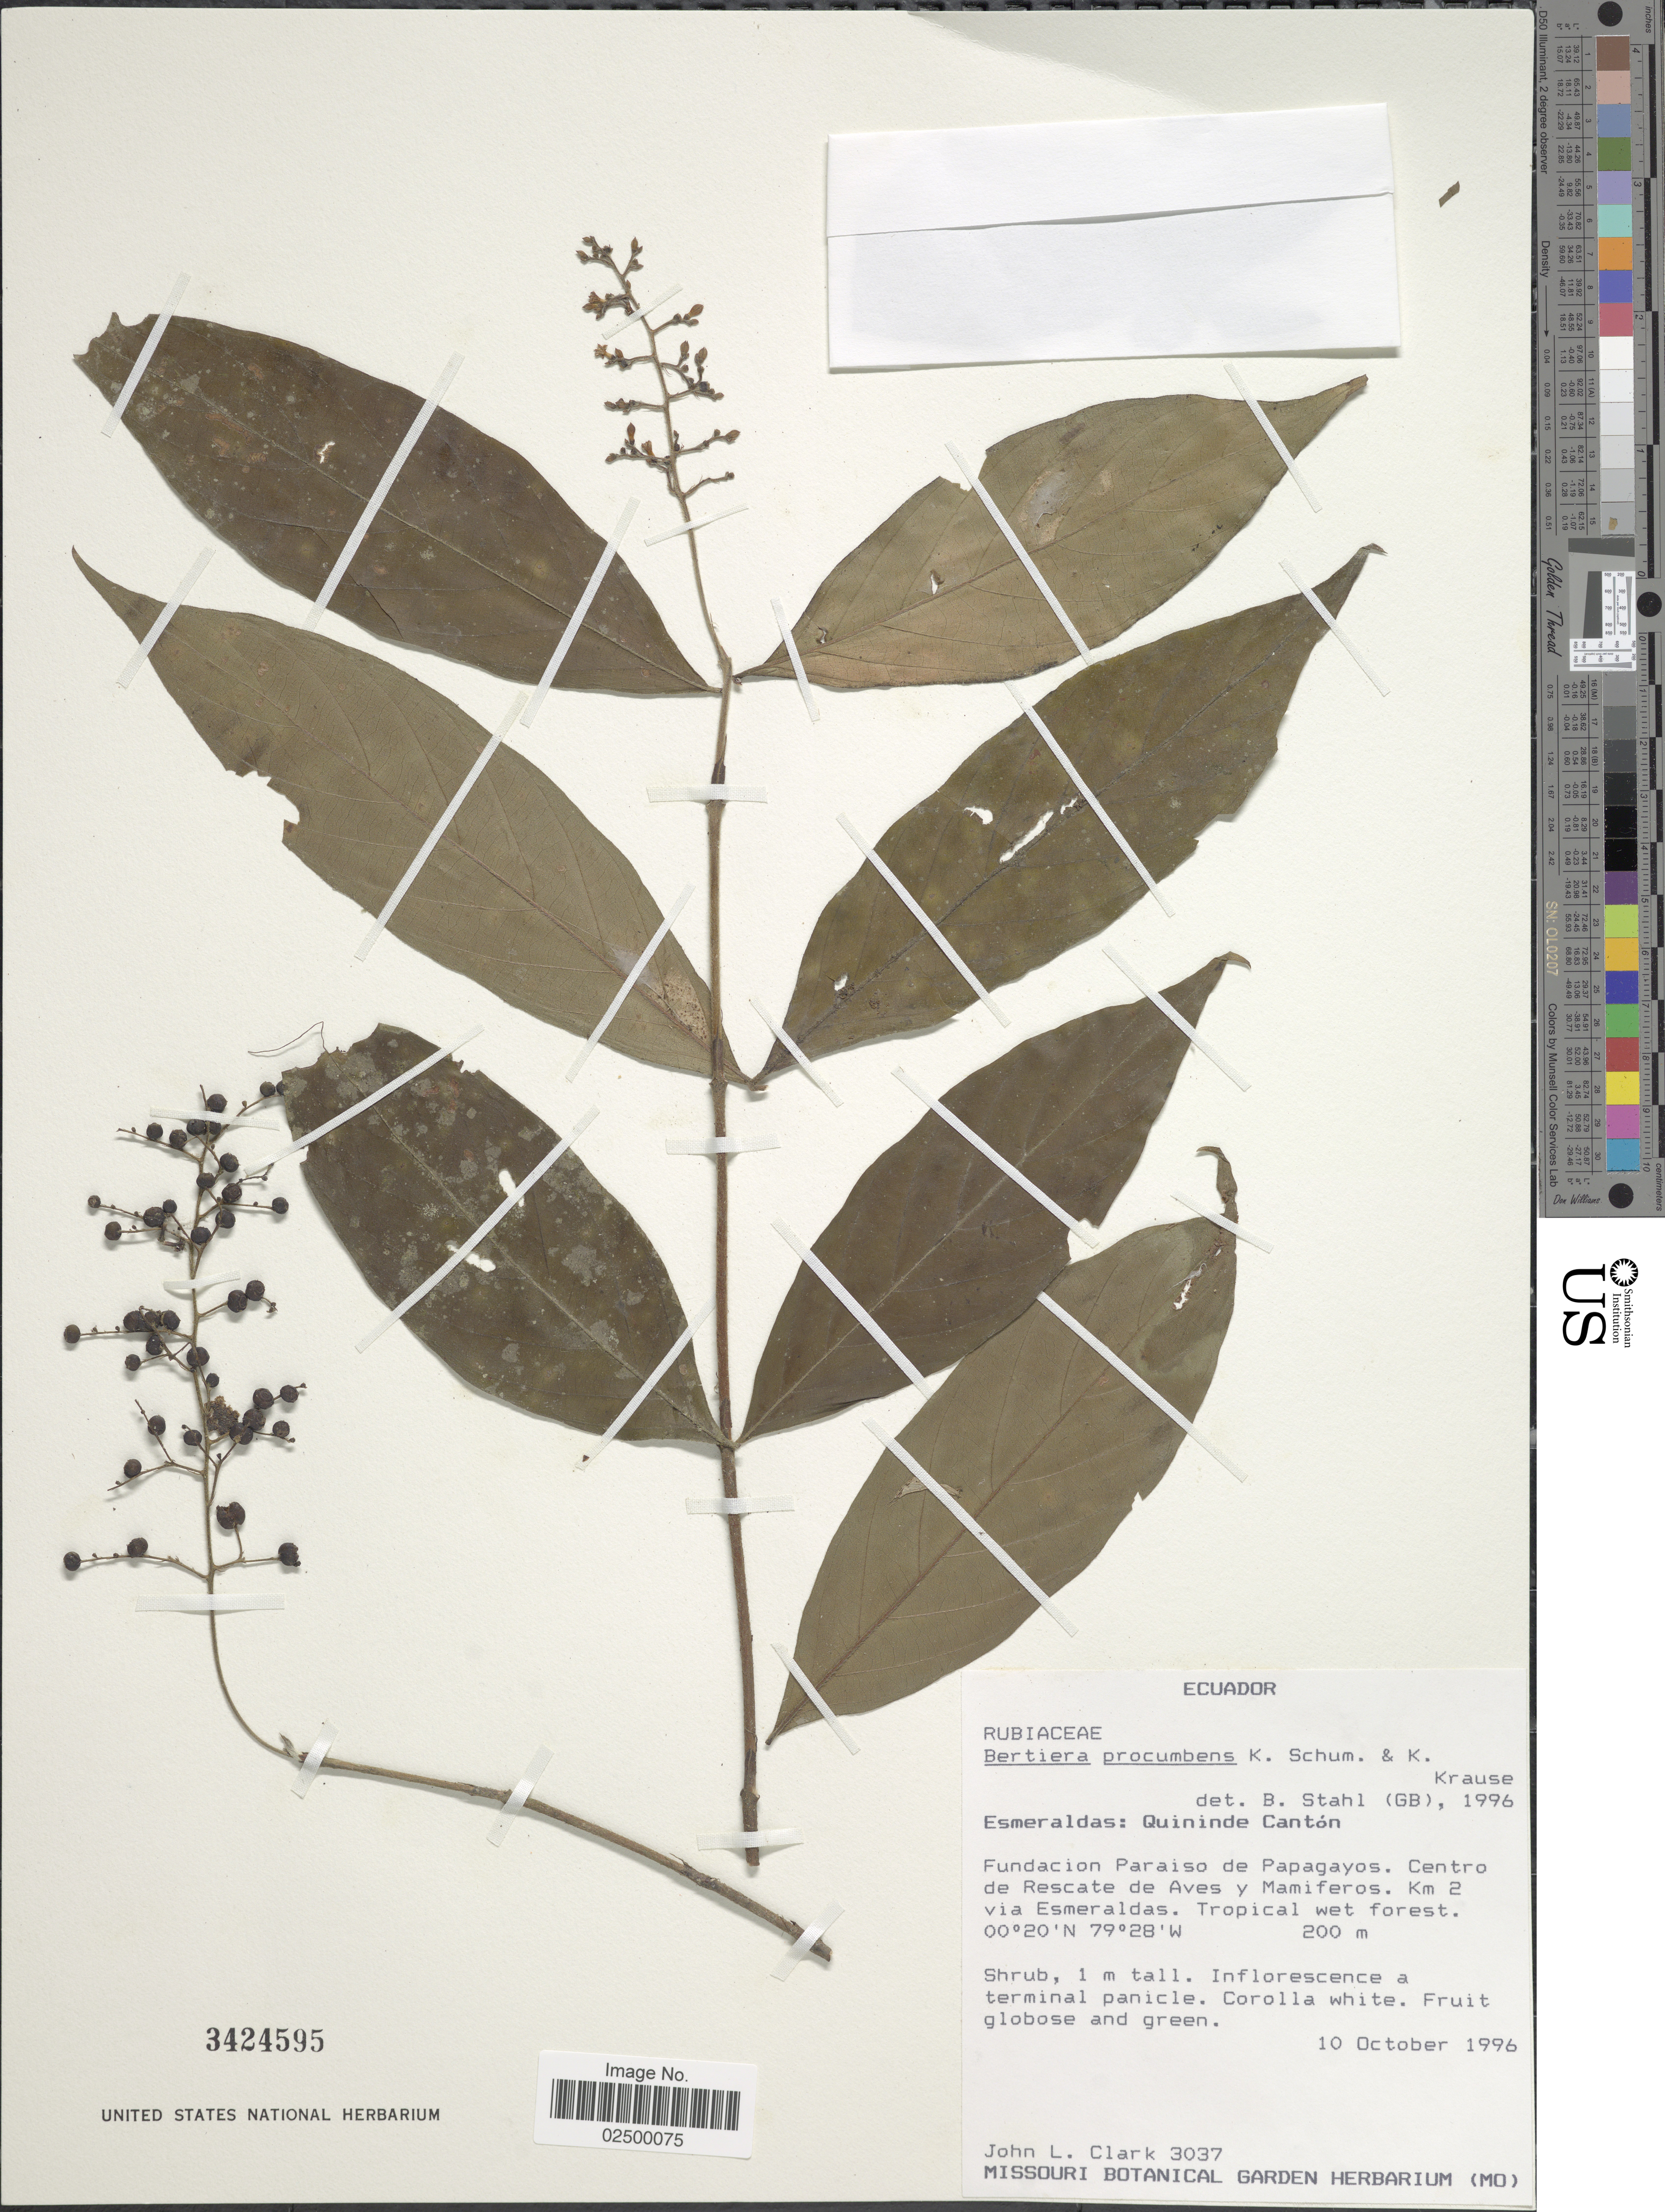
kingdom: Plantae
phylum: Tracheophyta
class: Magnoliopsida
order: Gentianales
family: Rubiaceae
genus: Bertiera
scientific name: Bertiera procumbens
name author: K. Schum. & K. Krause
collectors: J. L. Clark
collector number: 3037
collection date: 1996-10-10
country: Ecuador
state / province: Esmeraldas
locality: Quininde Canton, Fundacion Paraiso de Papgayos, Centro de Rescate de Aves y Mamiferos, km 2 via Esmeraldas, tropical wet forest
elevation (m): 200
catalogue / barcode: US 3424595